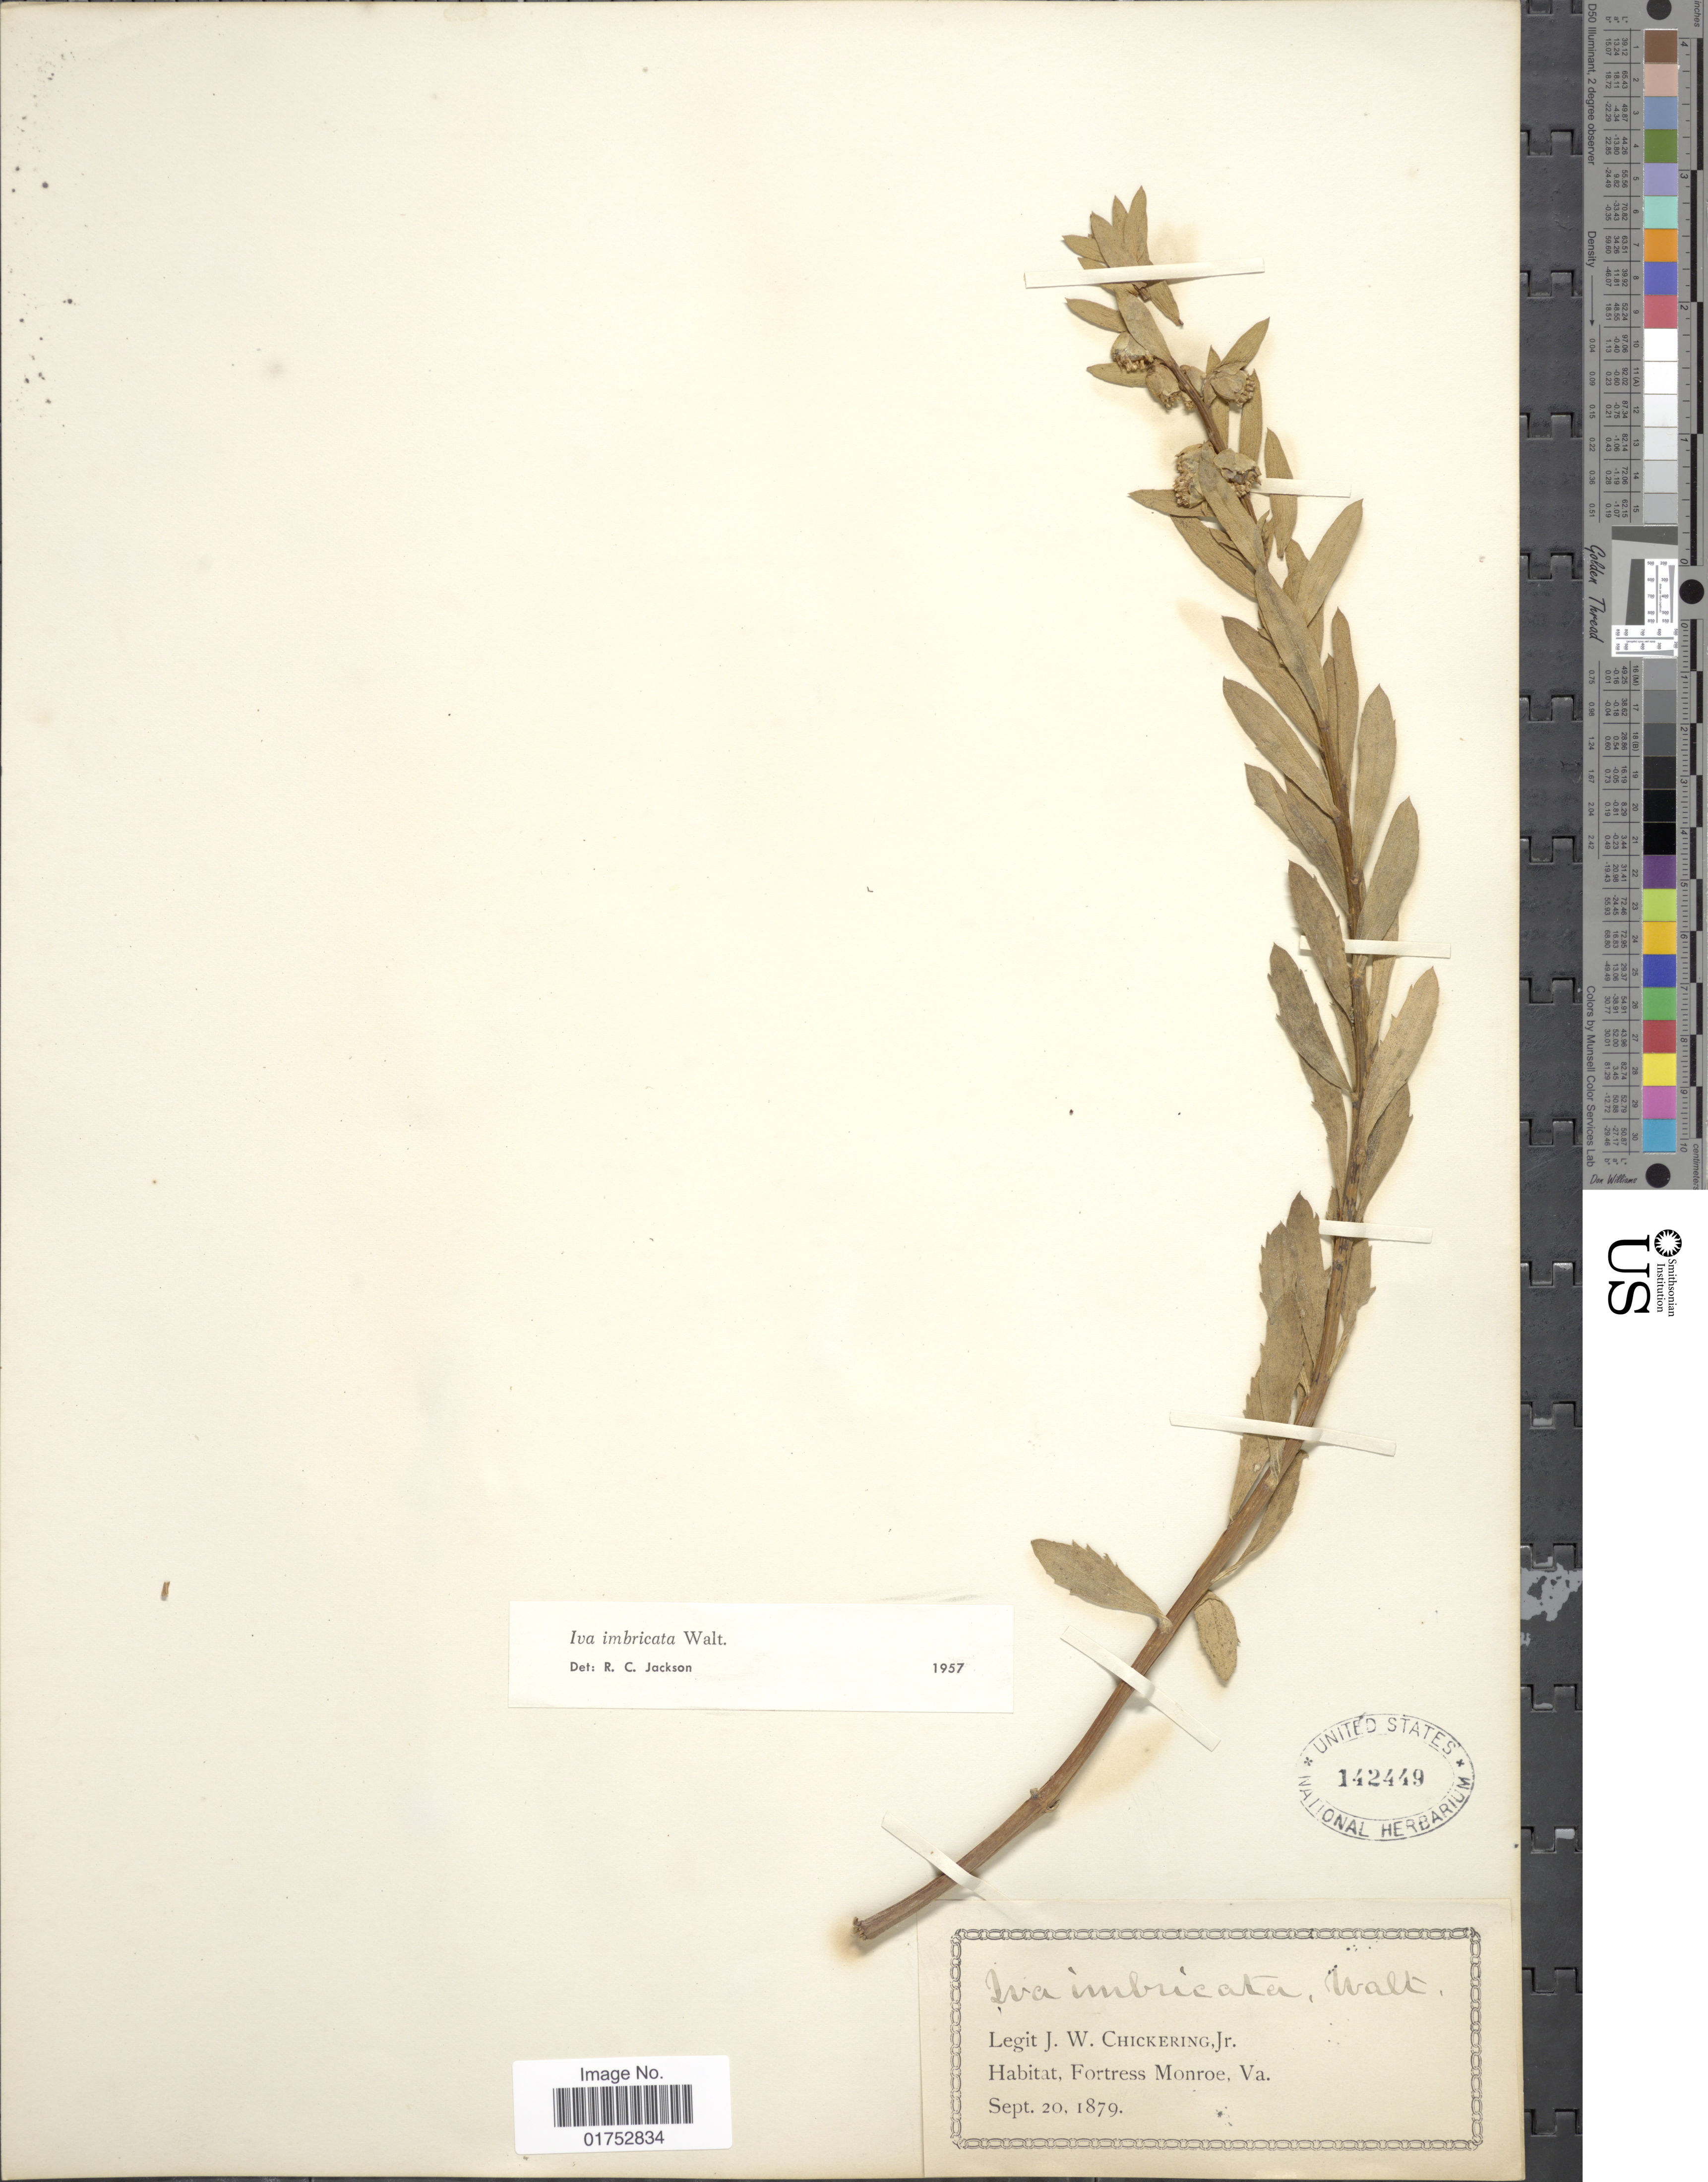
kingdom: Plantae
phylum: Tracheophyta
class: Magnoliopsida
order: Asterales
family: Asteraceae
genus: Iva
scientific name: Iva imbricata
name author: Walter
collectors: J. W. Chickering Jr.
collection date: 1879-09-20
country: United States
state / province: Virginia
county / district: City of Hampton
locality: Fortress Monroe, Va.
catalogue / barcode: US 142449